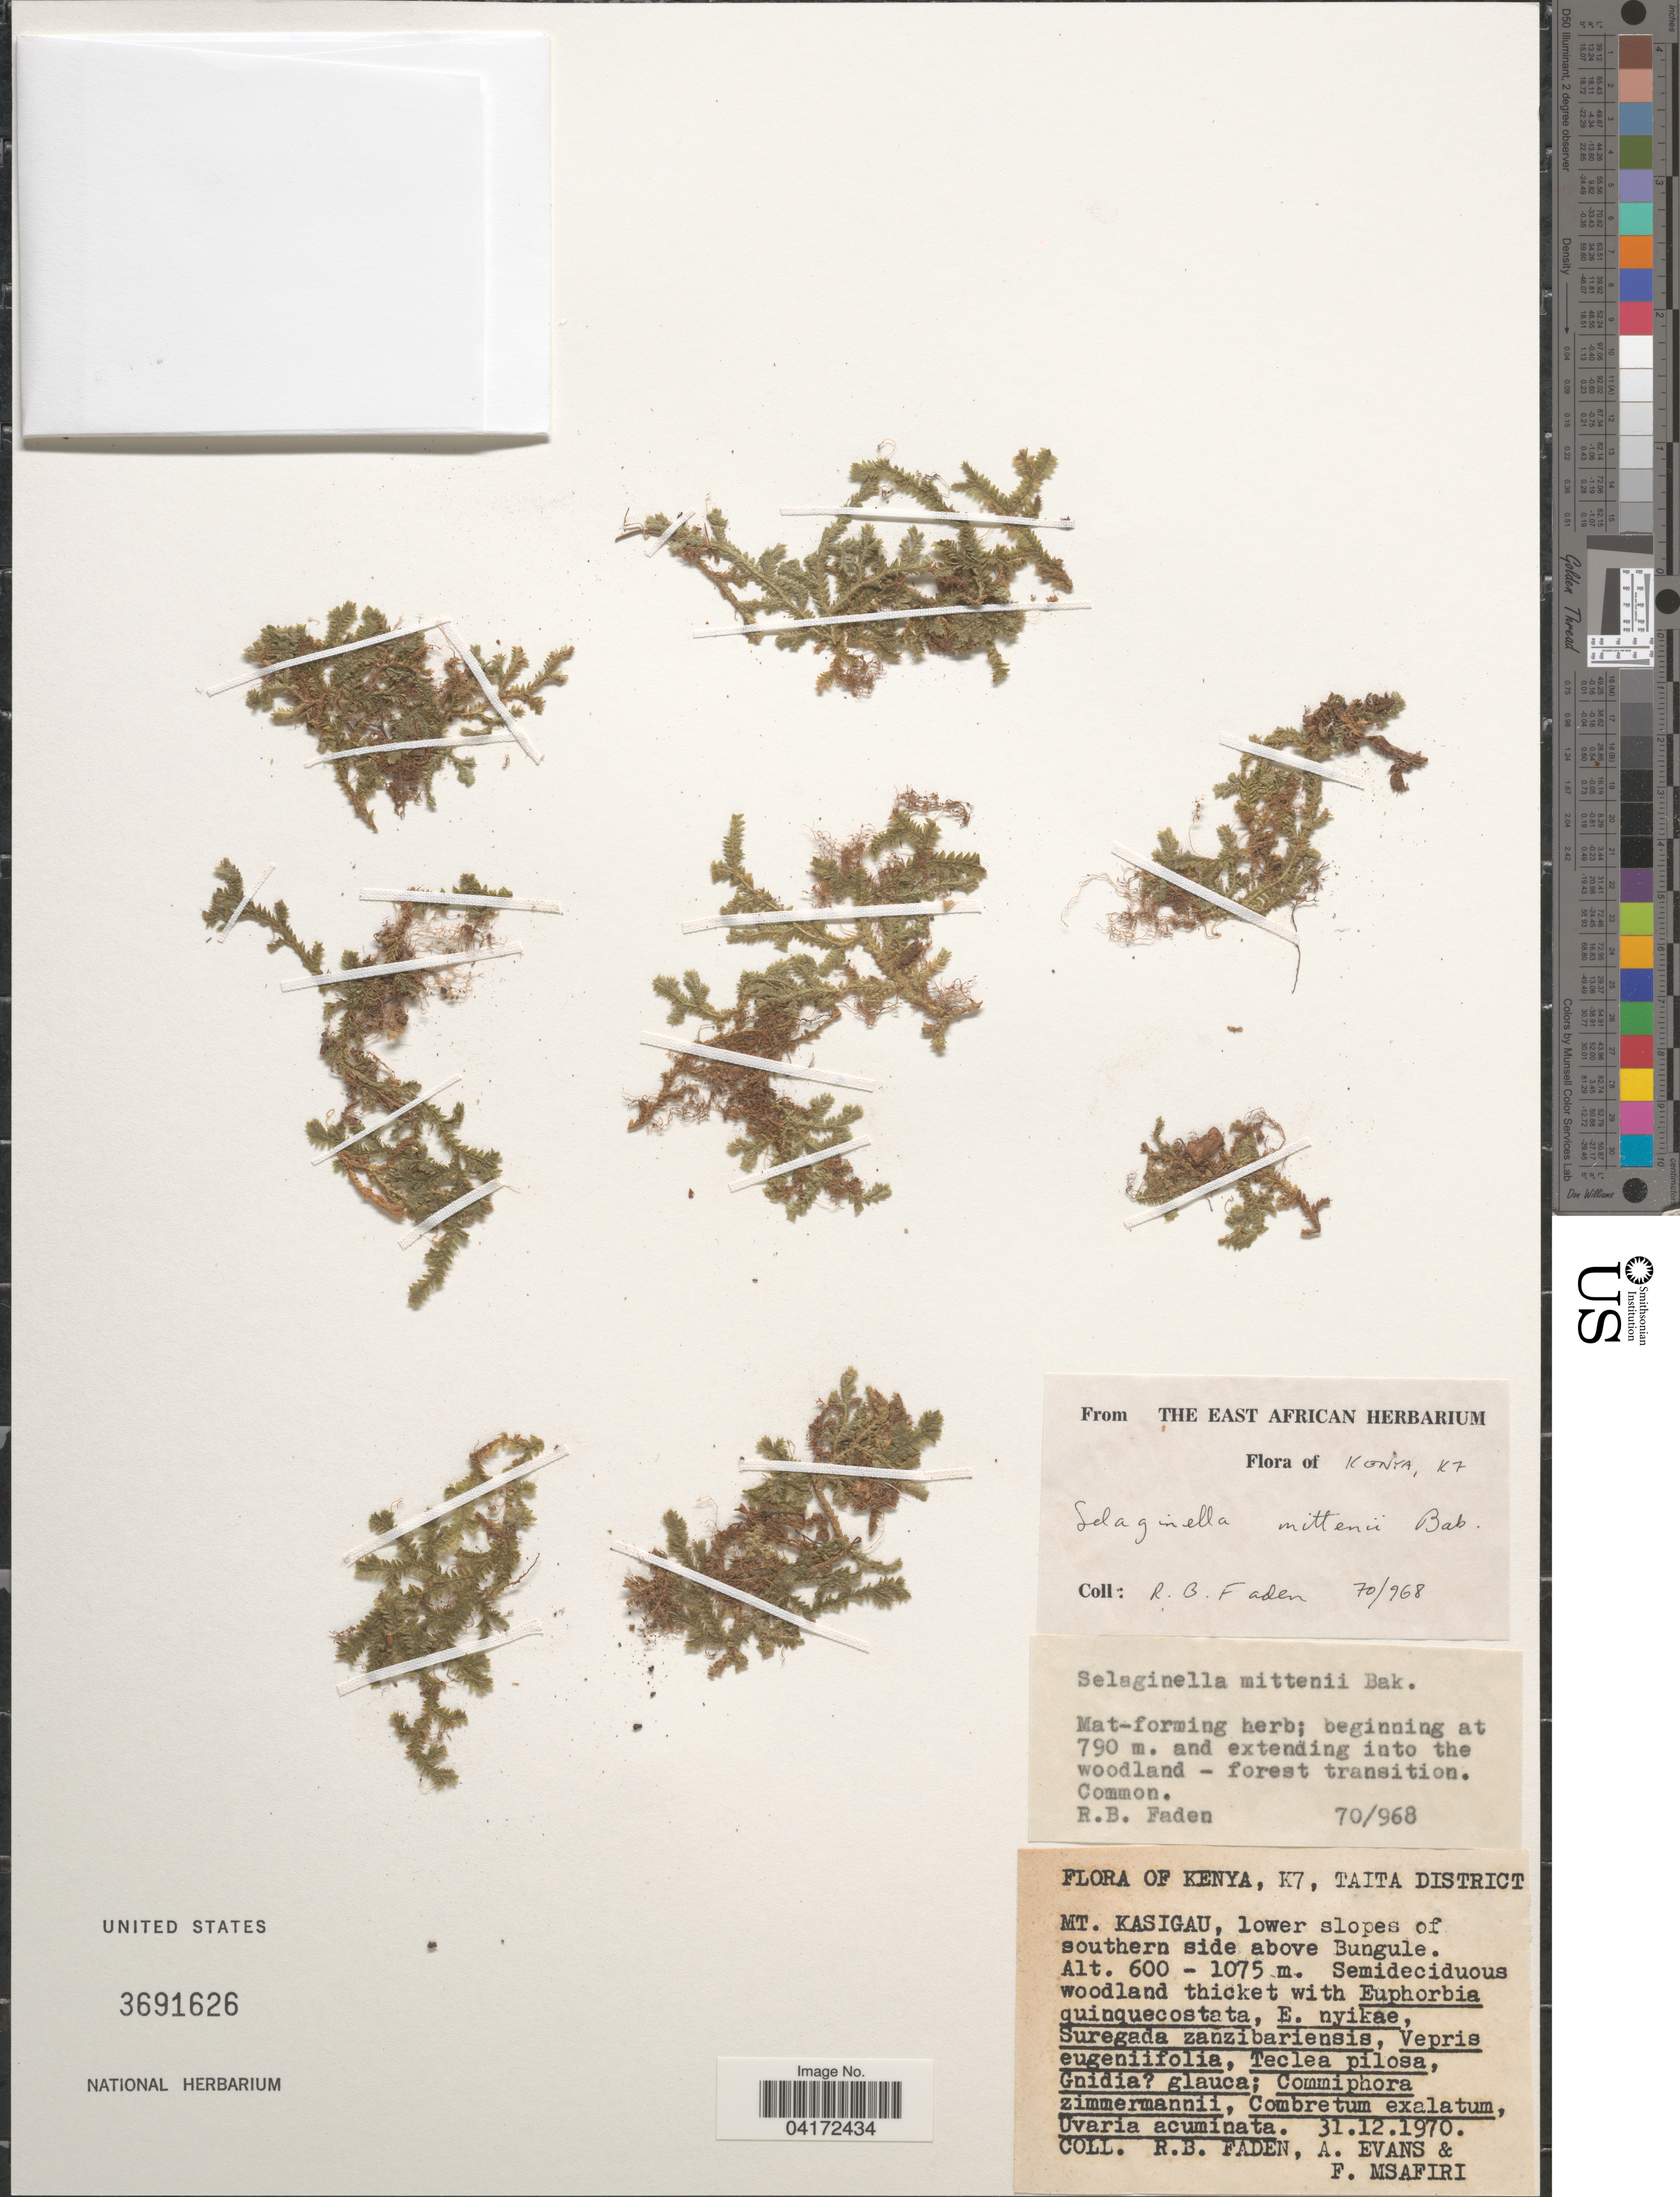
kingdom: Plantae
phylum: Tracheophyta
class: Lycopodiopsida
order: Selaginellales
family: Selaginellaceae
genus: Selaginella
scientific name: Selaginella mittenii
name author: Baker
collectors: R. B. Faden, A. Evans & F. Msafiri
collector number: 70/968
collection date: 1970-12-31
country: Kenya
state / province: Taita Taveta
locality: K7, Taita District. Mt. Kasigau, lower slopes of southern side above Bungule.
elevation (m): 600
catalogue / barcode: US 3691626